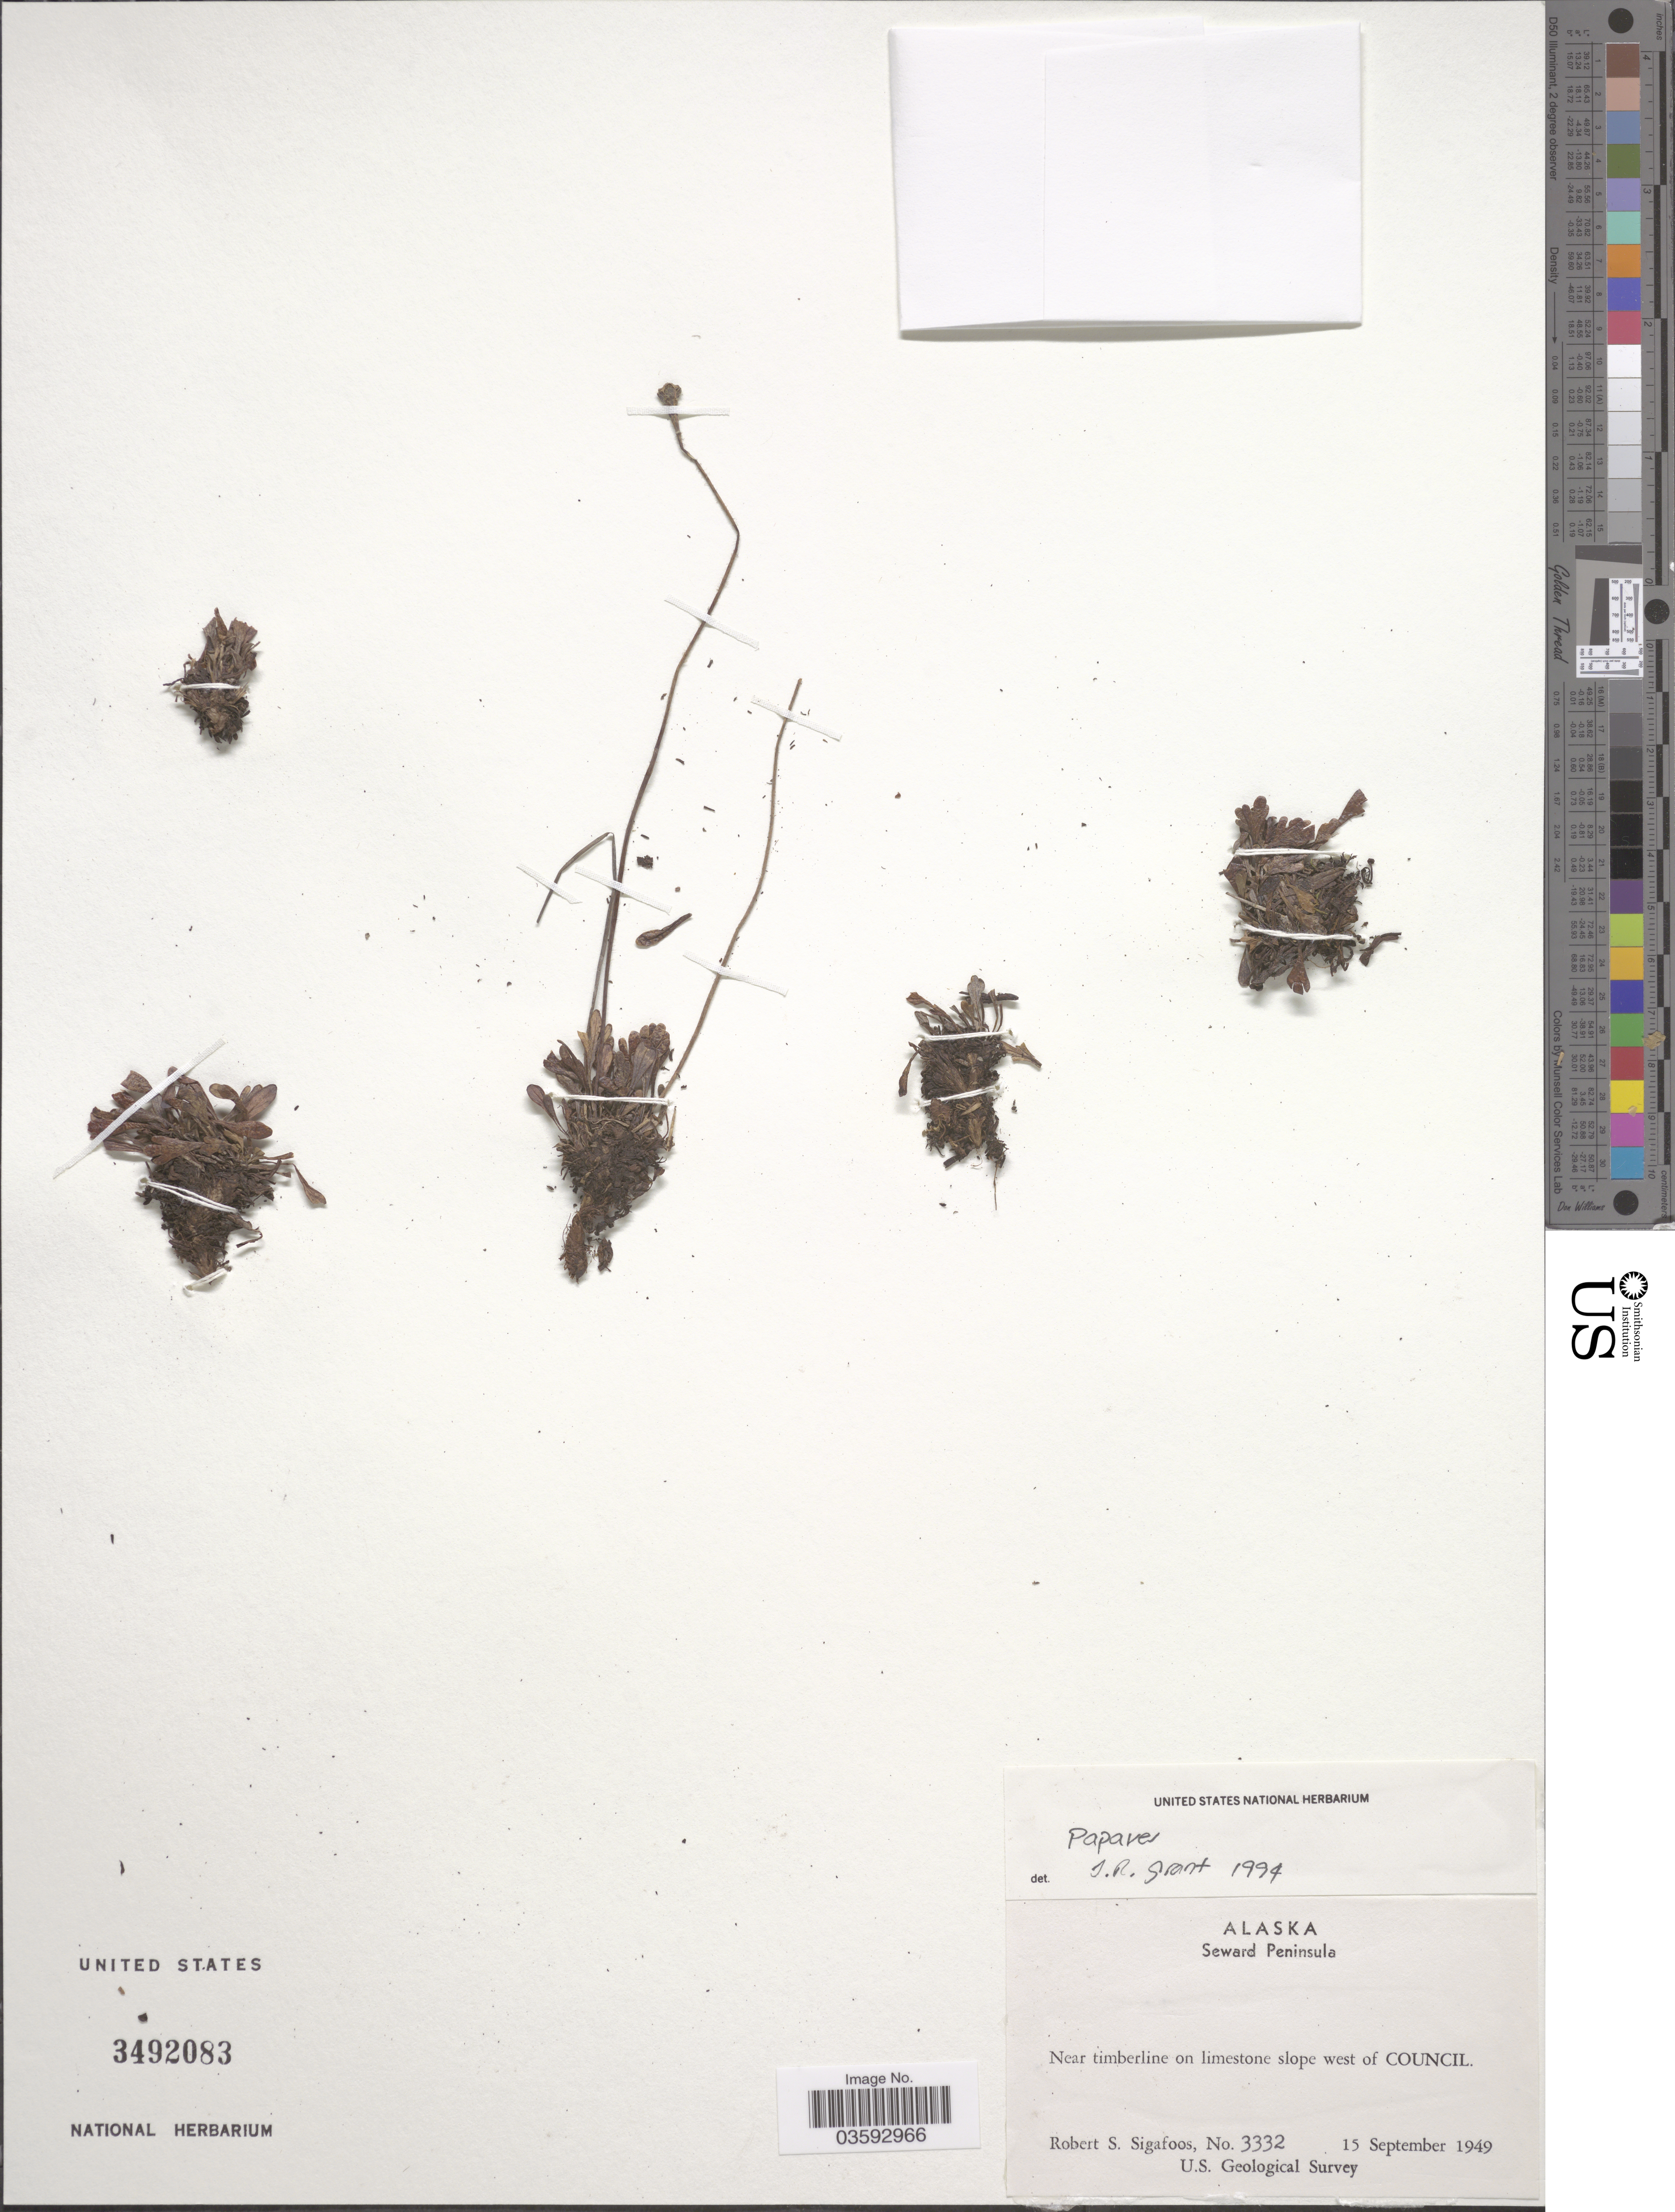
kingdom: Plantae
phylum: Tracheophyta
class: Magnoliopsida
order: Ranunculales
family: Papaveraceae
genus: Papaver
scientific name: Papaver sp.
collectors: R. Sigafoos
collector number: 3332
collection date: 1949-09-15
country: United States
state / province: Alaska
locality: Seward Peninsula. Near timberline on limestone slope west of Council.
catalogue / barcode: US 3492083